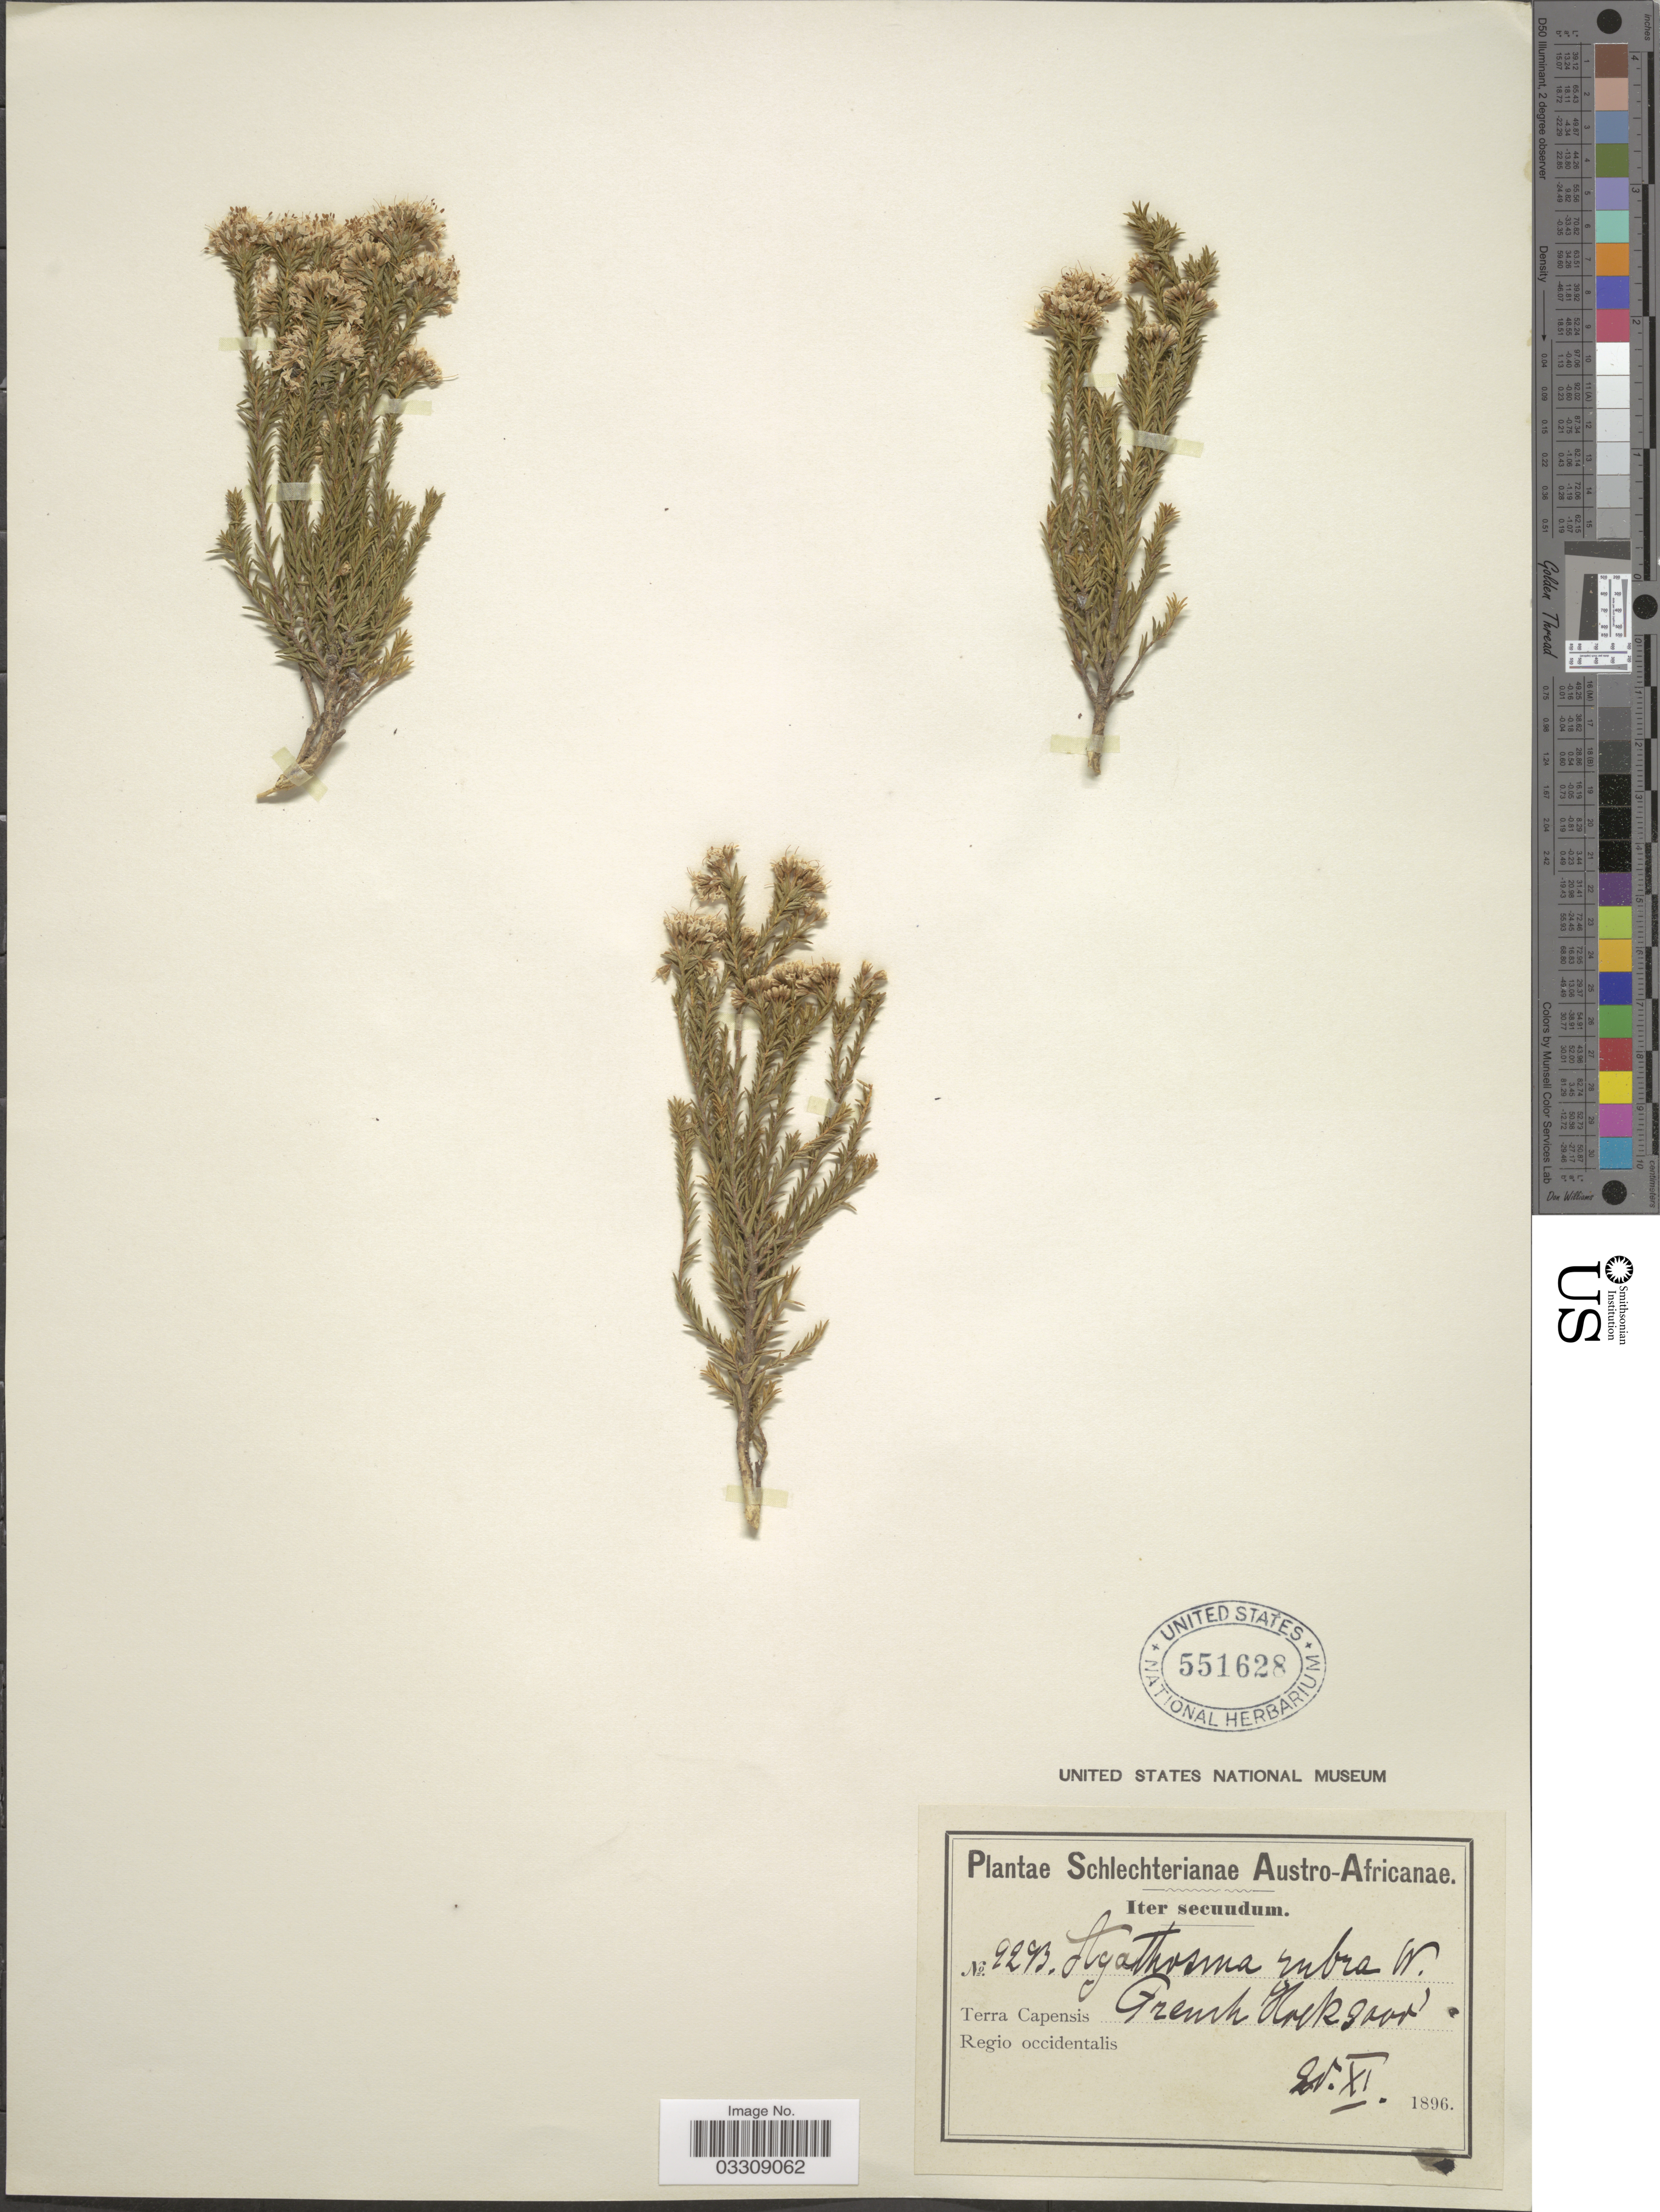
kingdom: Plantae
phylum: Tracheophyta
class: Magnoliopsida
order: Sapindales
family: Rutaceae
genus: Agathosma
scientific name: Agathosma rubra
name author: Willd. & Licht. ex Bartl. & H.L. Wendl.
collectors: Schlechter, --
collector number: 2293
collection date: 1896-11-25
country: South Africa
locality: Austro-Africanae. Terra Capensis. French Hoek. Regio occidentalis.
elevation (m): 914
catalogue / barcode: US 551628